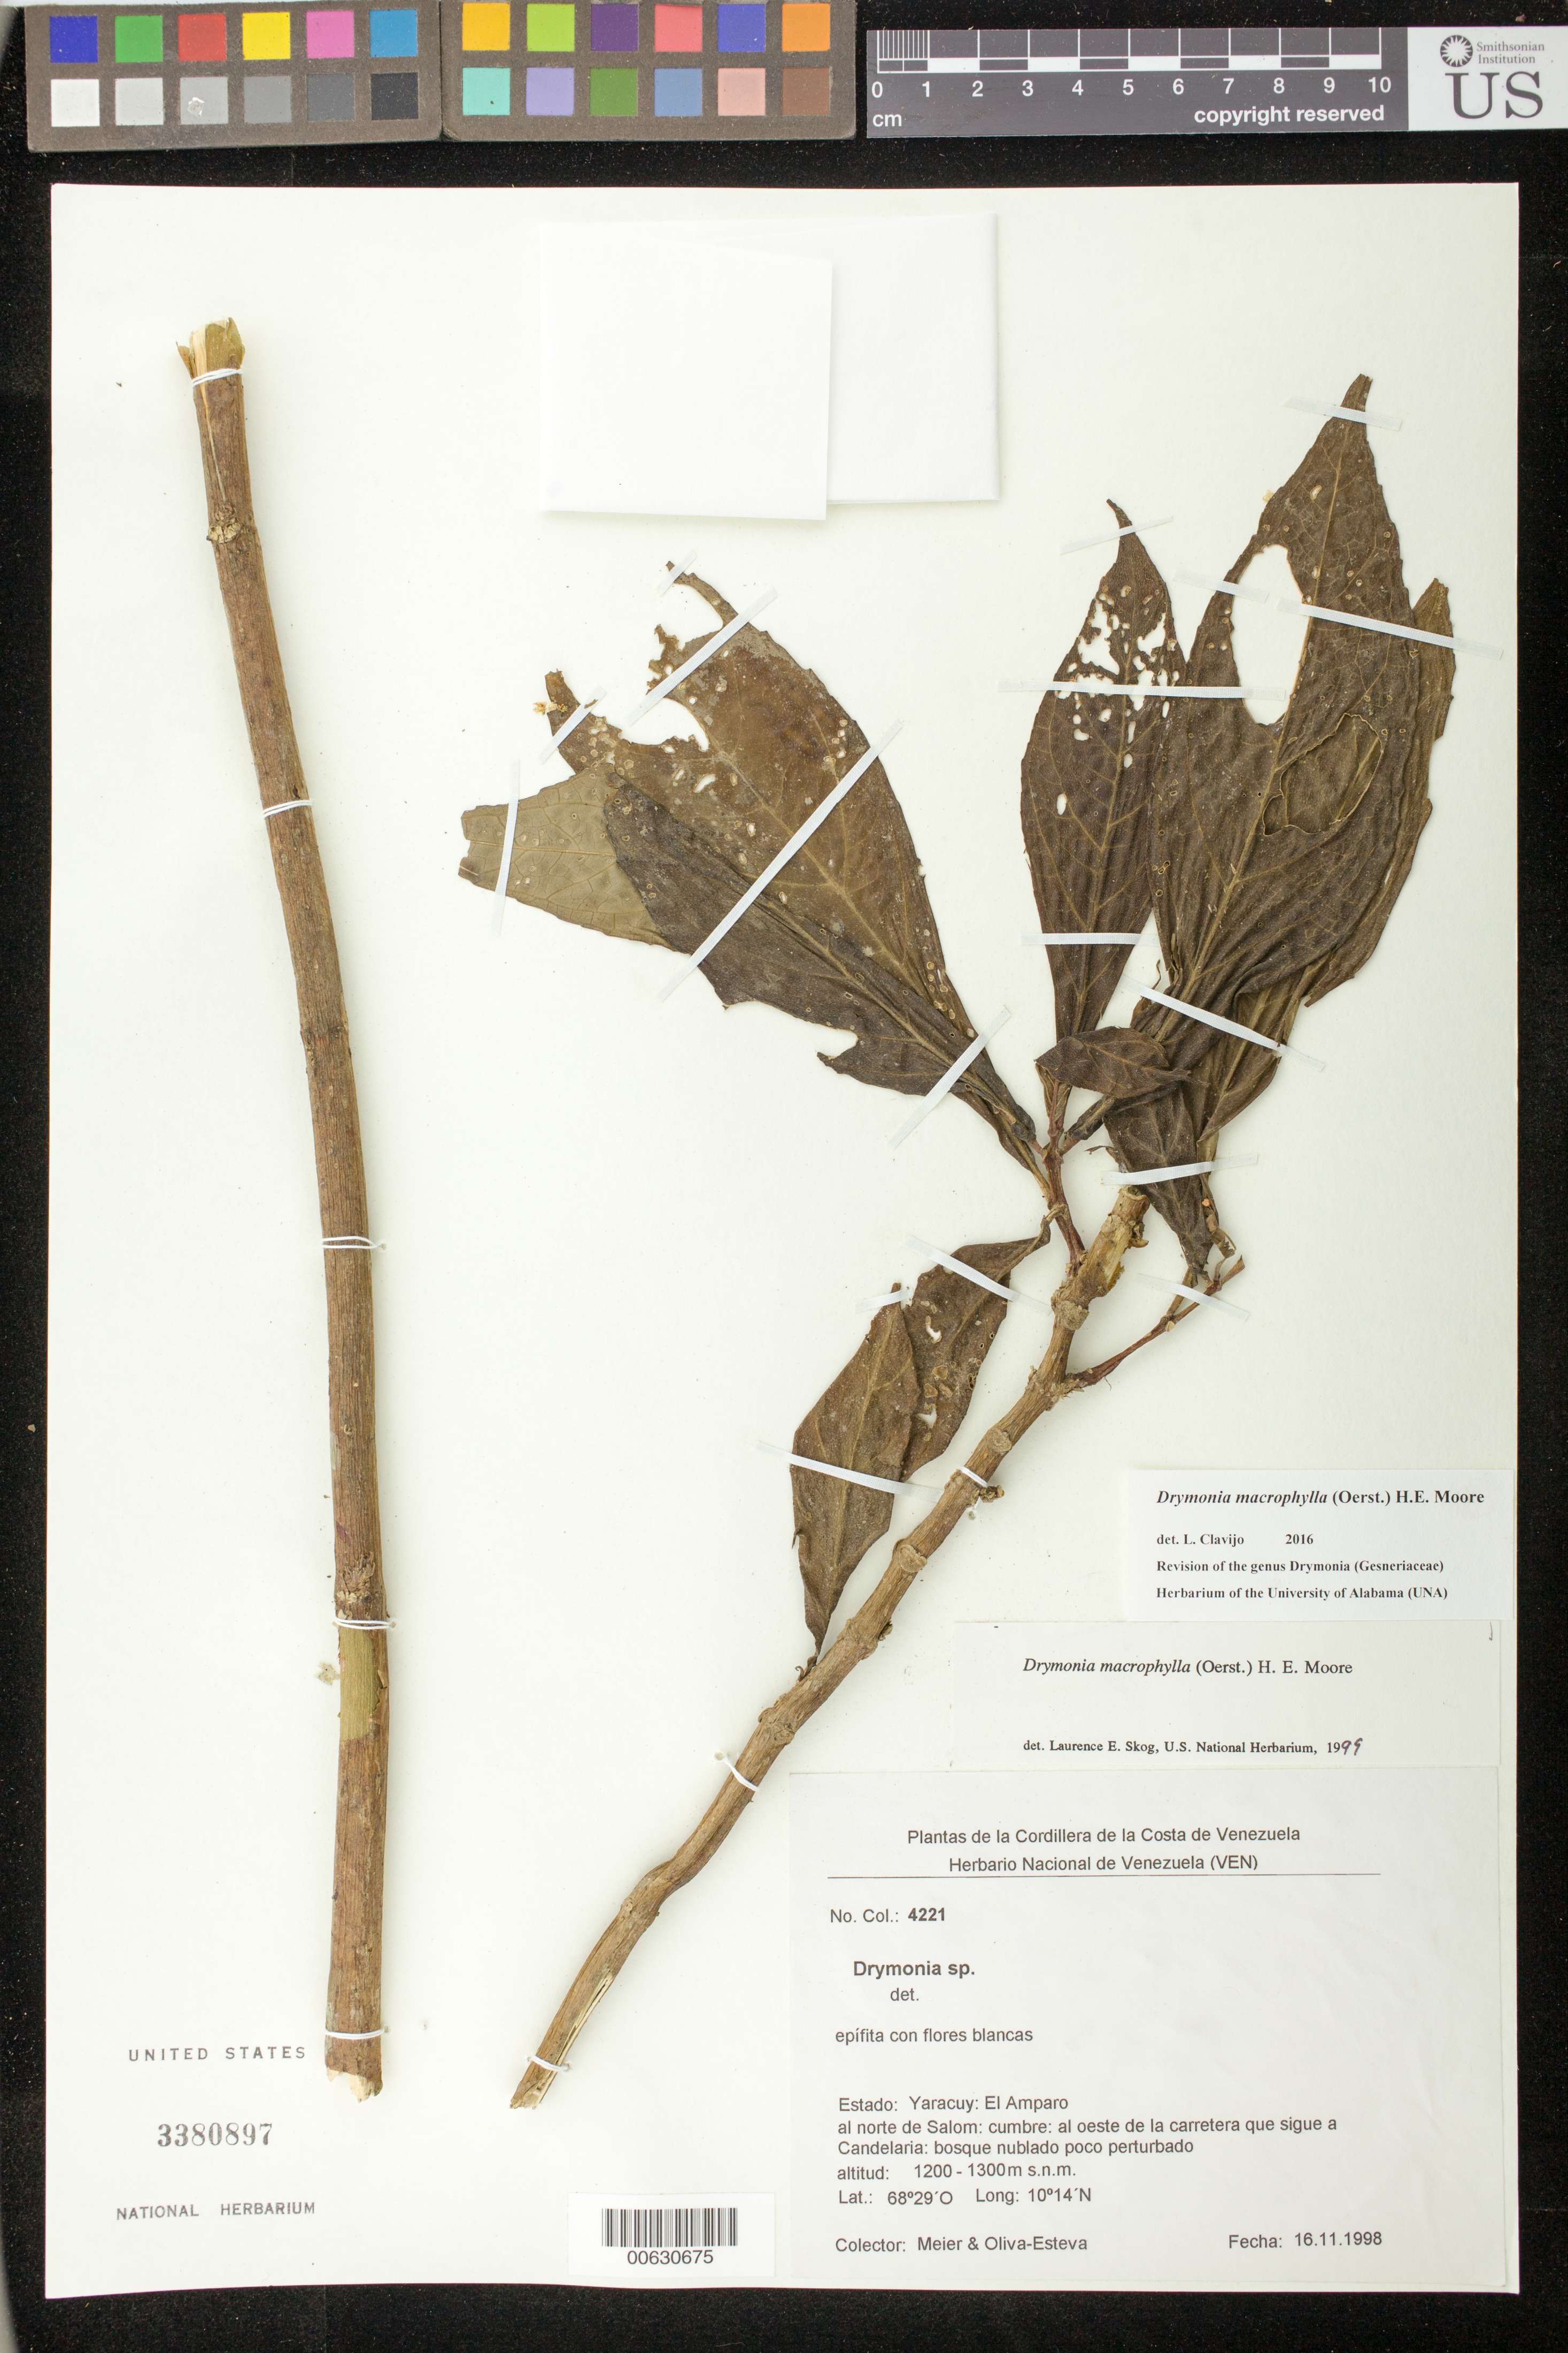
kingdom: Plantae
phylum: Tracheophyta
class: Magnoliopsida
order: Lamiales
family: Gesneriaceae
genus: Drymonia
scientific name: Drymonia macrophylla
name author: (Oerst.) H.E. Moore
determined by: Skog, Laurence E.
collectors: W. Meier & -. Oliva-esteva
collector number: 4221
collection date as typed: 16 Nov 1998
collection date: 1998-11-16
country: Venezuela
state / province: Yaracuy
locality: El Amparo; al norte de Salom: cumbre: al oeste de la carretera que sigue a Candelaria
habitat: Bosque nublado poco perturbado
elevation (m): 1200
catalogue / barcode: US 3380897